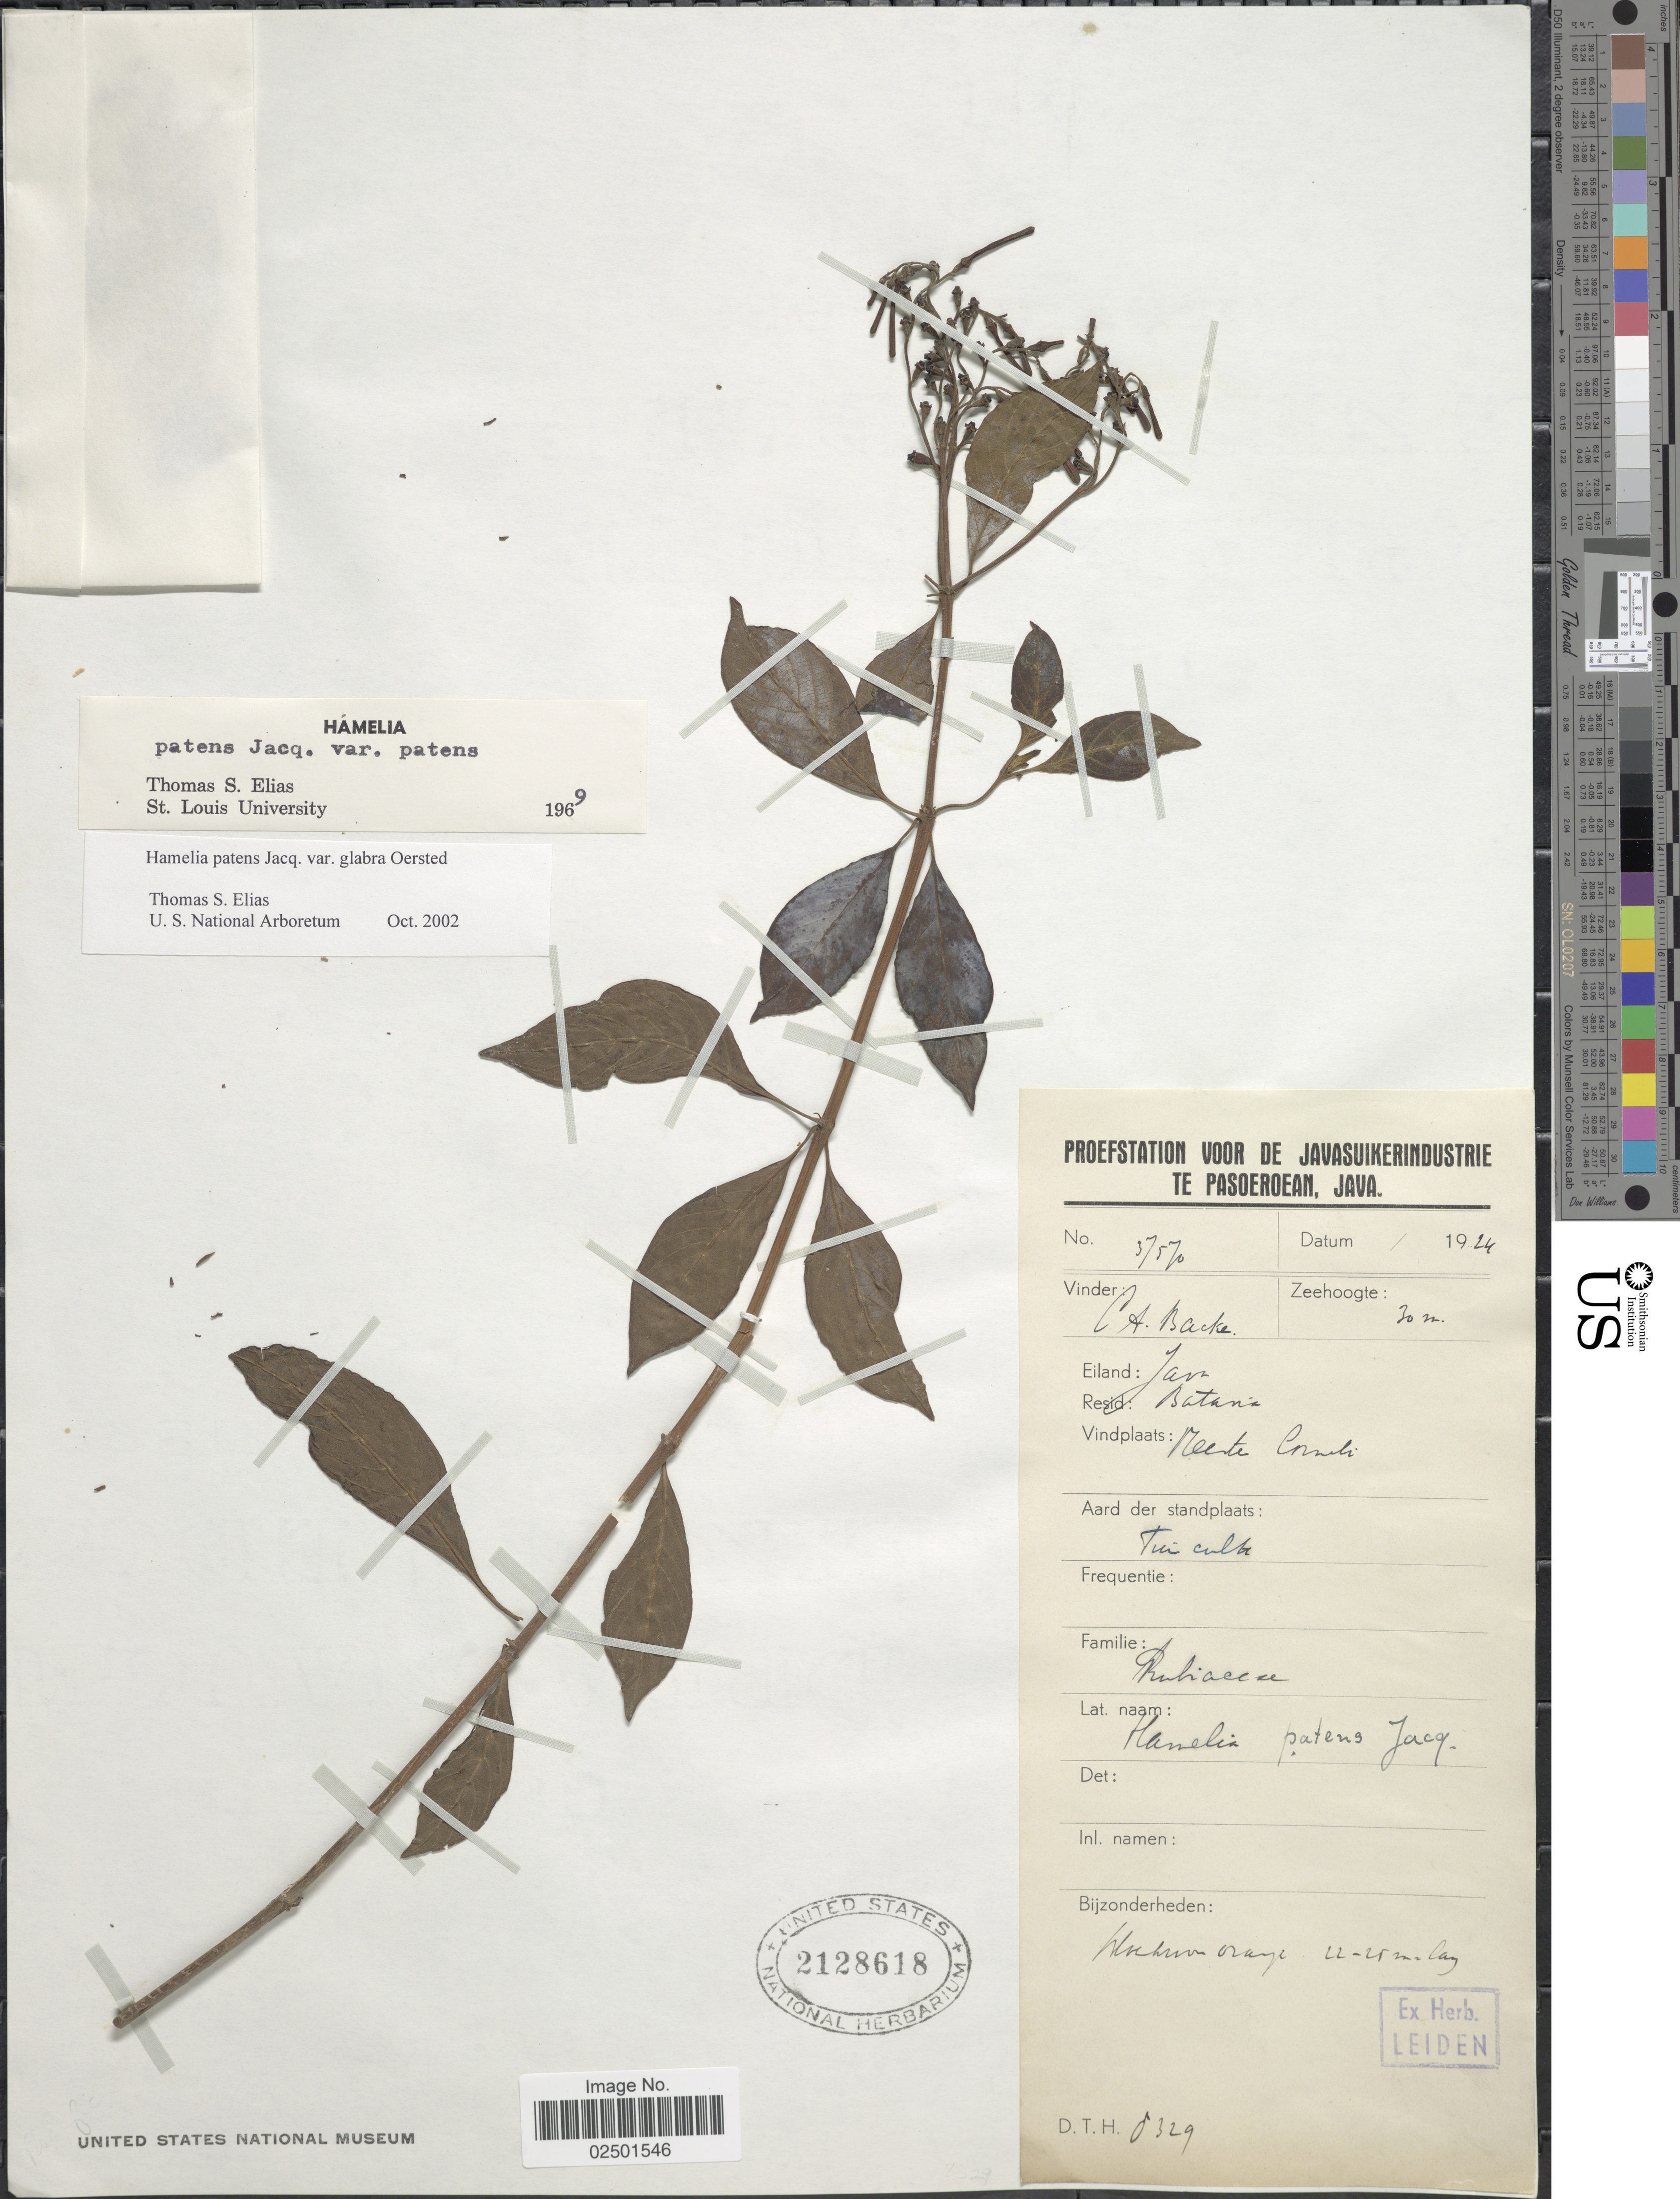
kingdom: Plantae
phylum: Tracheophyta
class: Magnoliopsida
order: Gentianales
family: Rubiaceae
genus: Hamelia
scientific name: Hamelia patens var. glabra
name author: Oerst.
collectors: C. Backe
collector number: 37570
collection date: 1924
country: Indonesia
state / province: Java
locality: Eiland: Java. Resid: Batana. Meete Crumbi [interpreted]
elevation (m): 30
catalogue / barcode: US 2128618